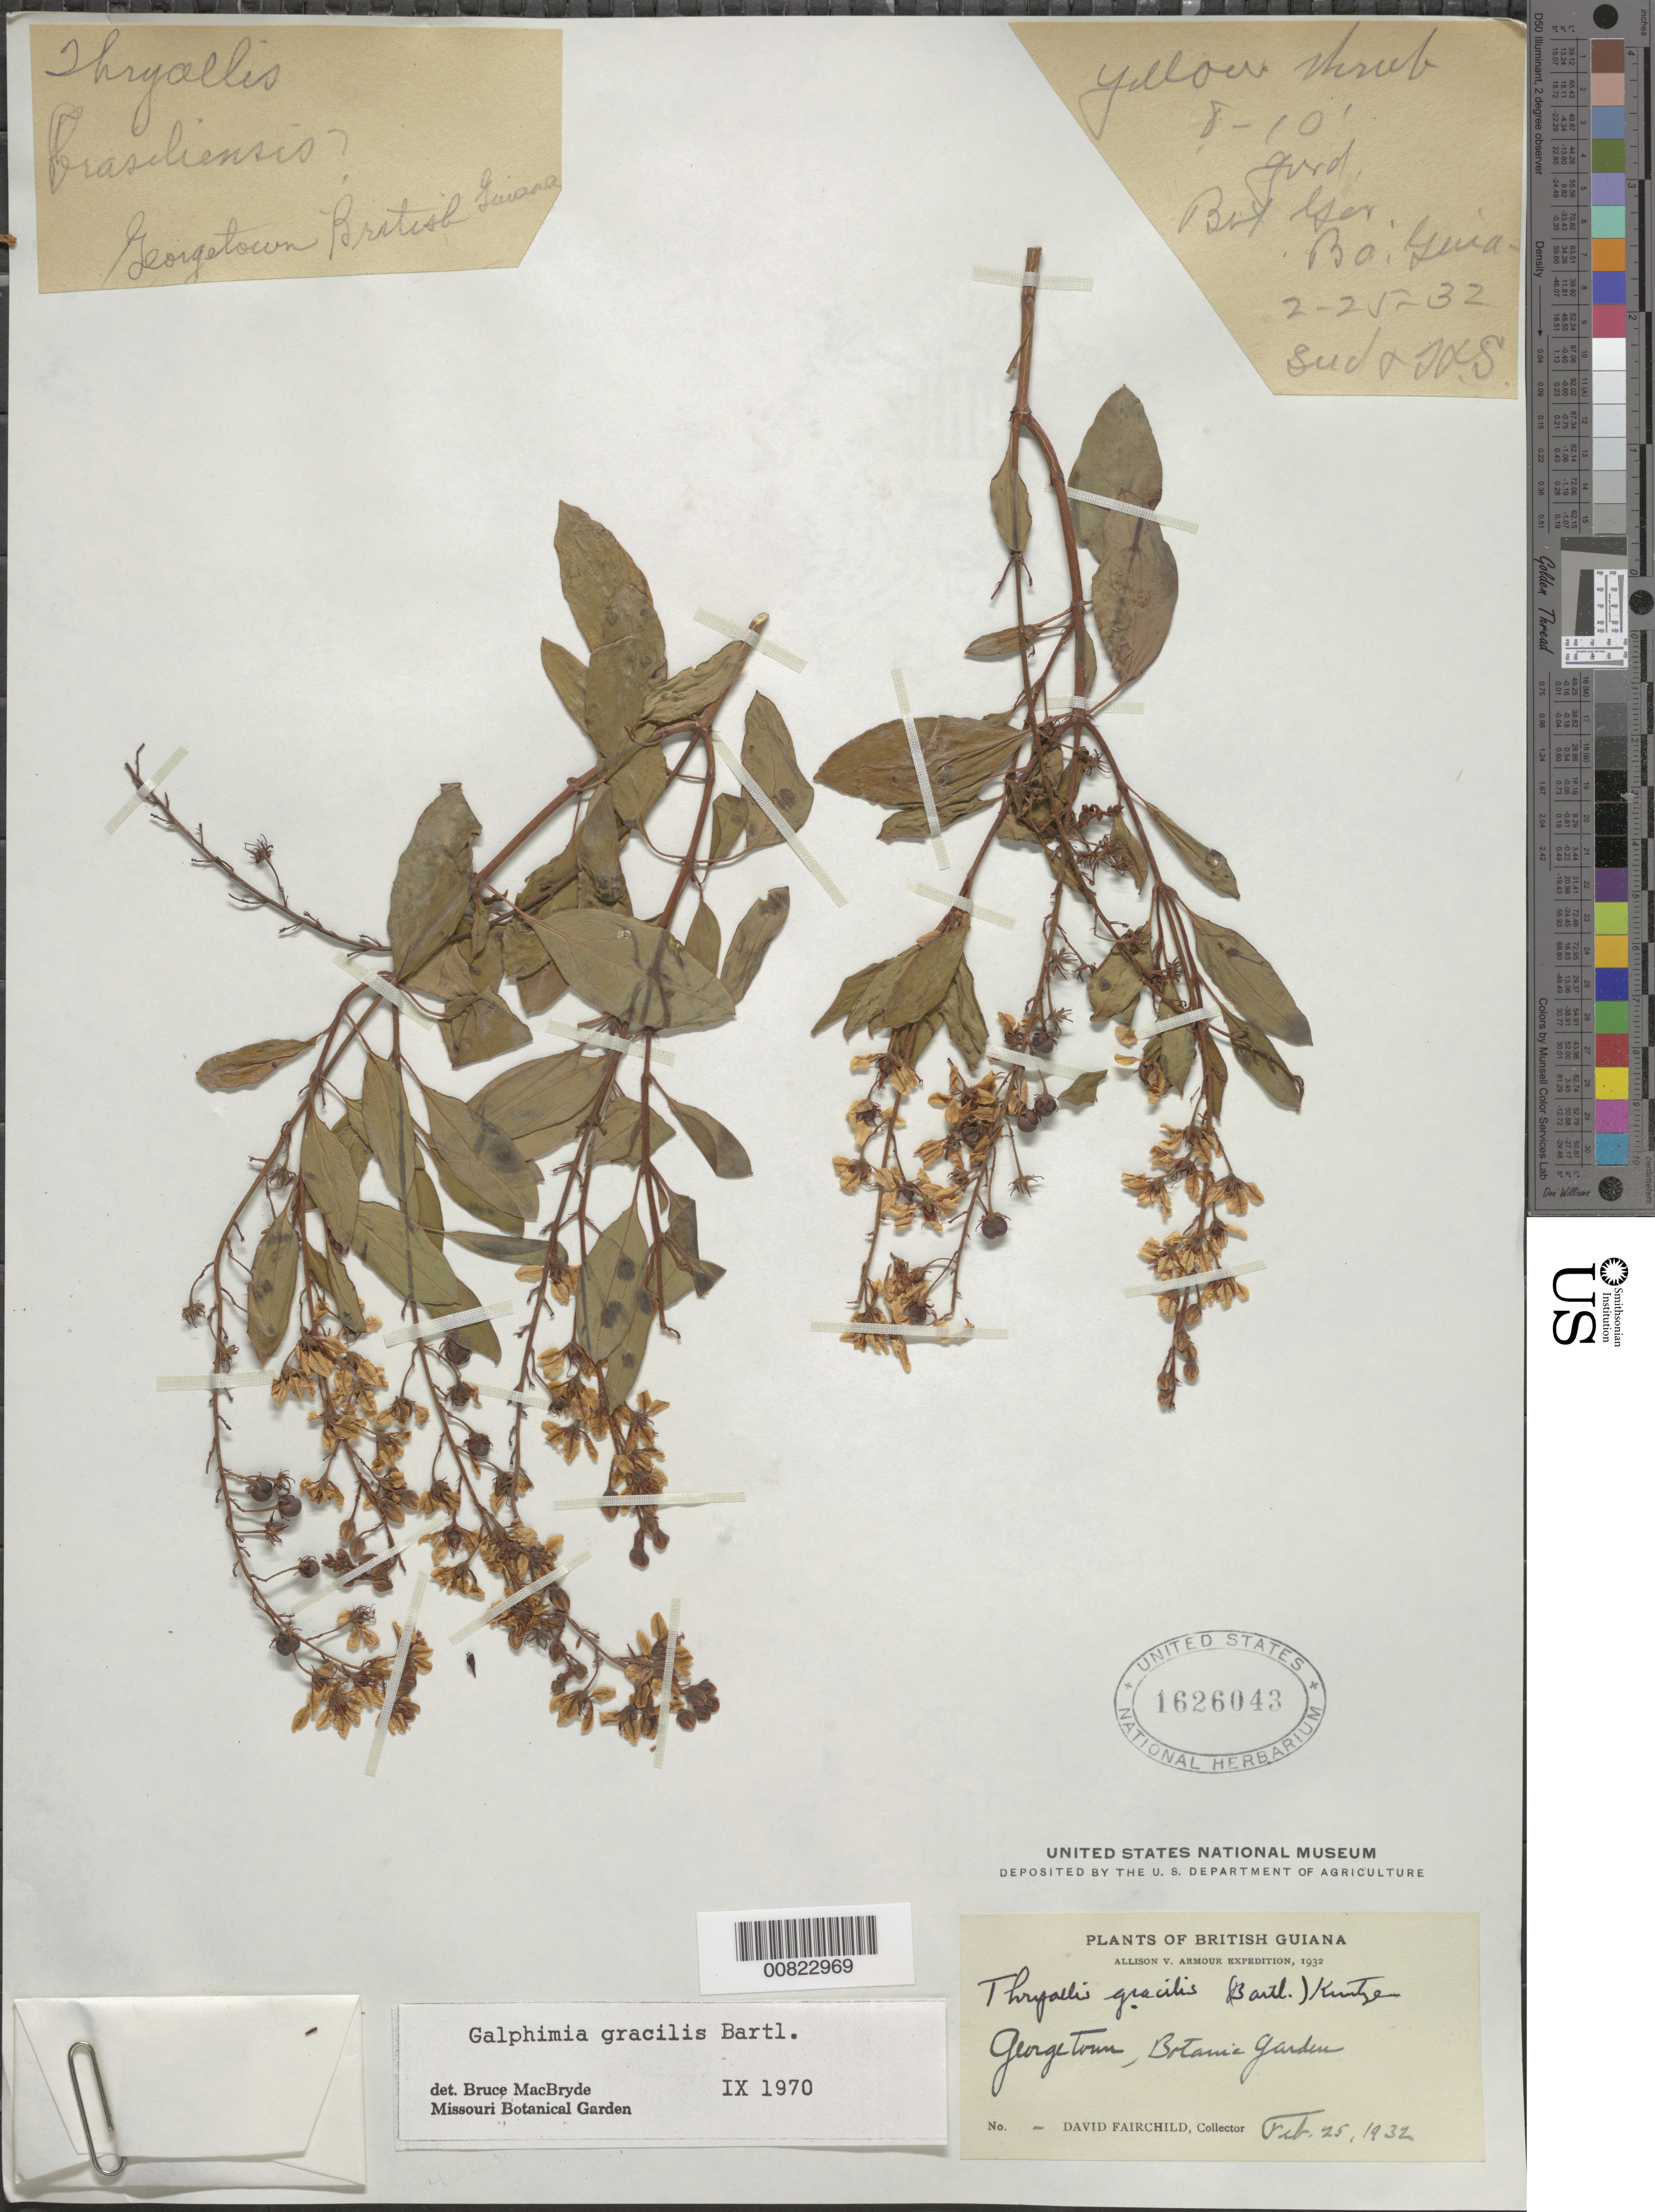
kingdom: Plantae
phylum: Tracheophyta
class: Magnoliopsida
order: Malpighiales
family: Malpighiaceae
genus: Galphimia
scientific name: Galphimia gracilis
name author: Bartl.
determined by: MacBryde, Bruce, (MO), Missouri Botanical Garden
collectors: D. G. Fairchild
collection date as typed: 25-Feb-32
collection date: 1932-02-25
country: Guyana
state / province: Demerara-Mahaica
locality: Georgetown, Botanic Gardens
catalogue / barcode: US 1626043